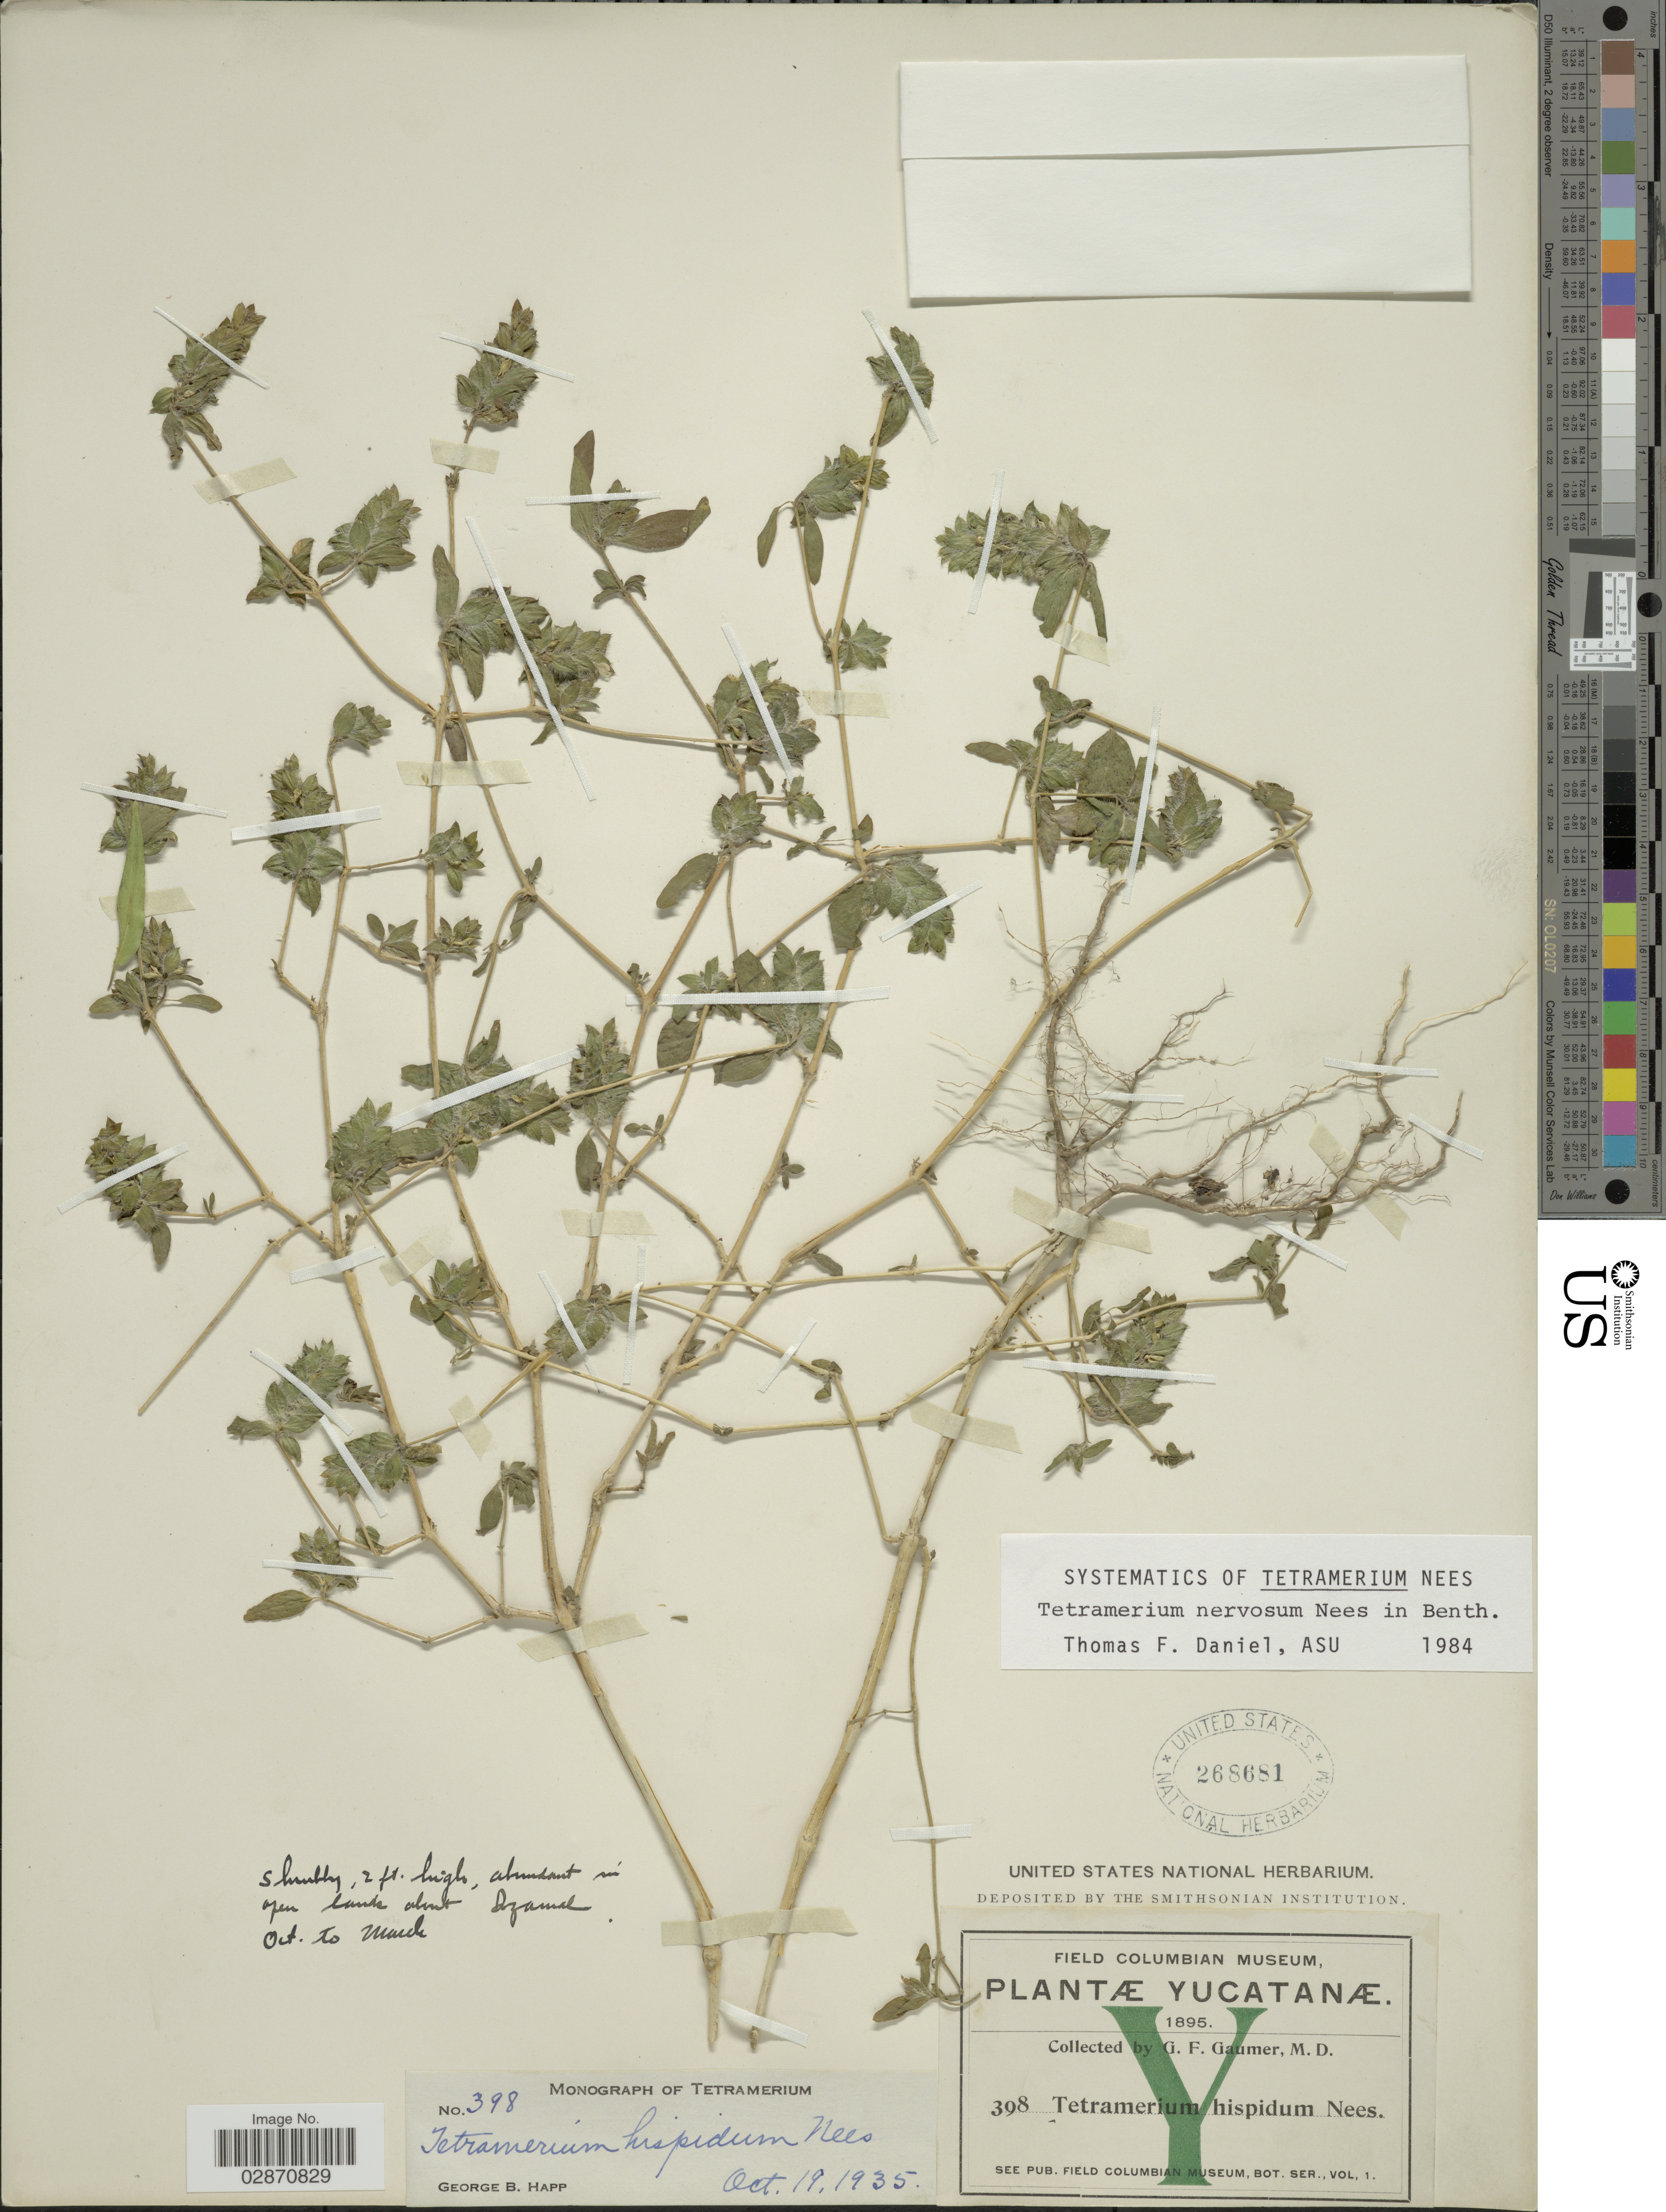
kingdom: Plantae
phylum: Tracheophyta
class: Magnoliopsida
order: Lamiales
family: Acanthaceae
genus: Tetramerium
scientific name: Tetramerium nervosum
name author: Nees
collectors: G. F. Gaumer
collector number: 398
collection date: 1895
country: Mexico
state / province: Yucatán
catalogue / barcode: US 268681